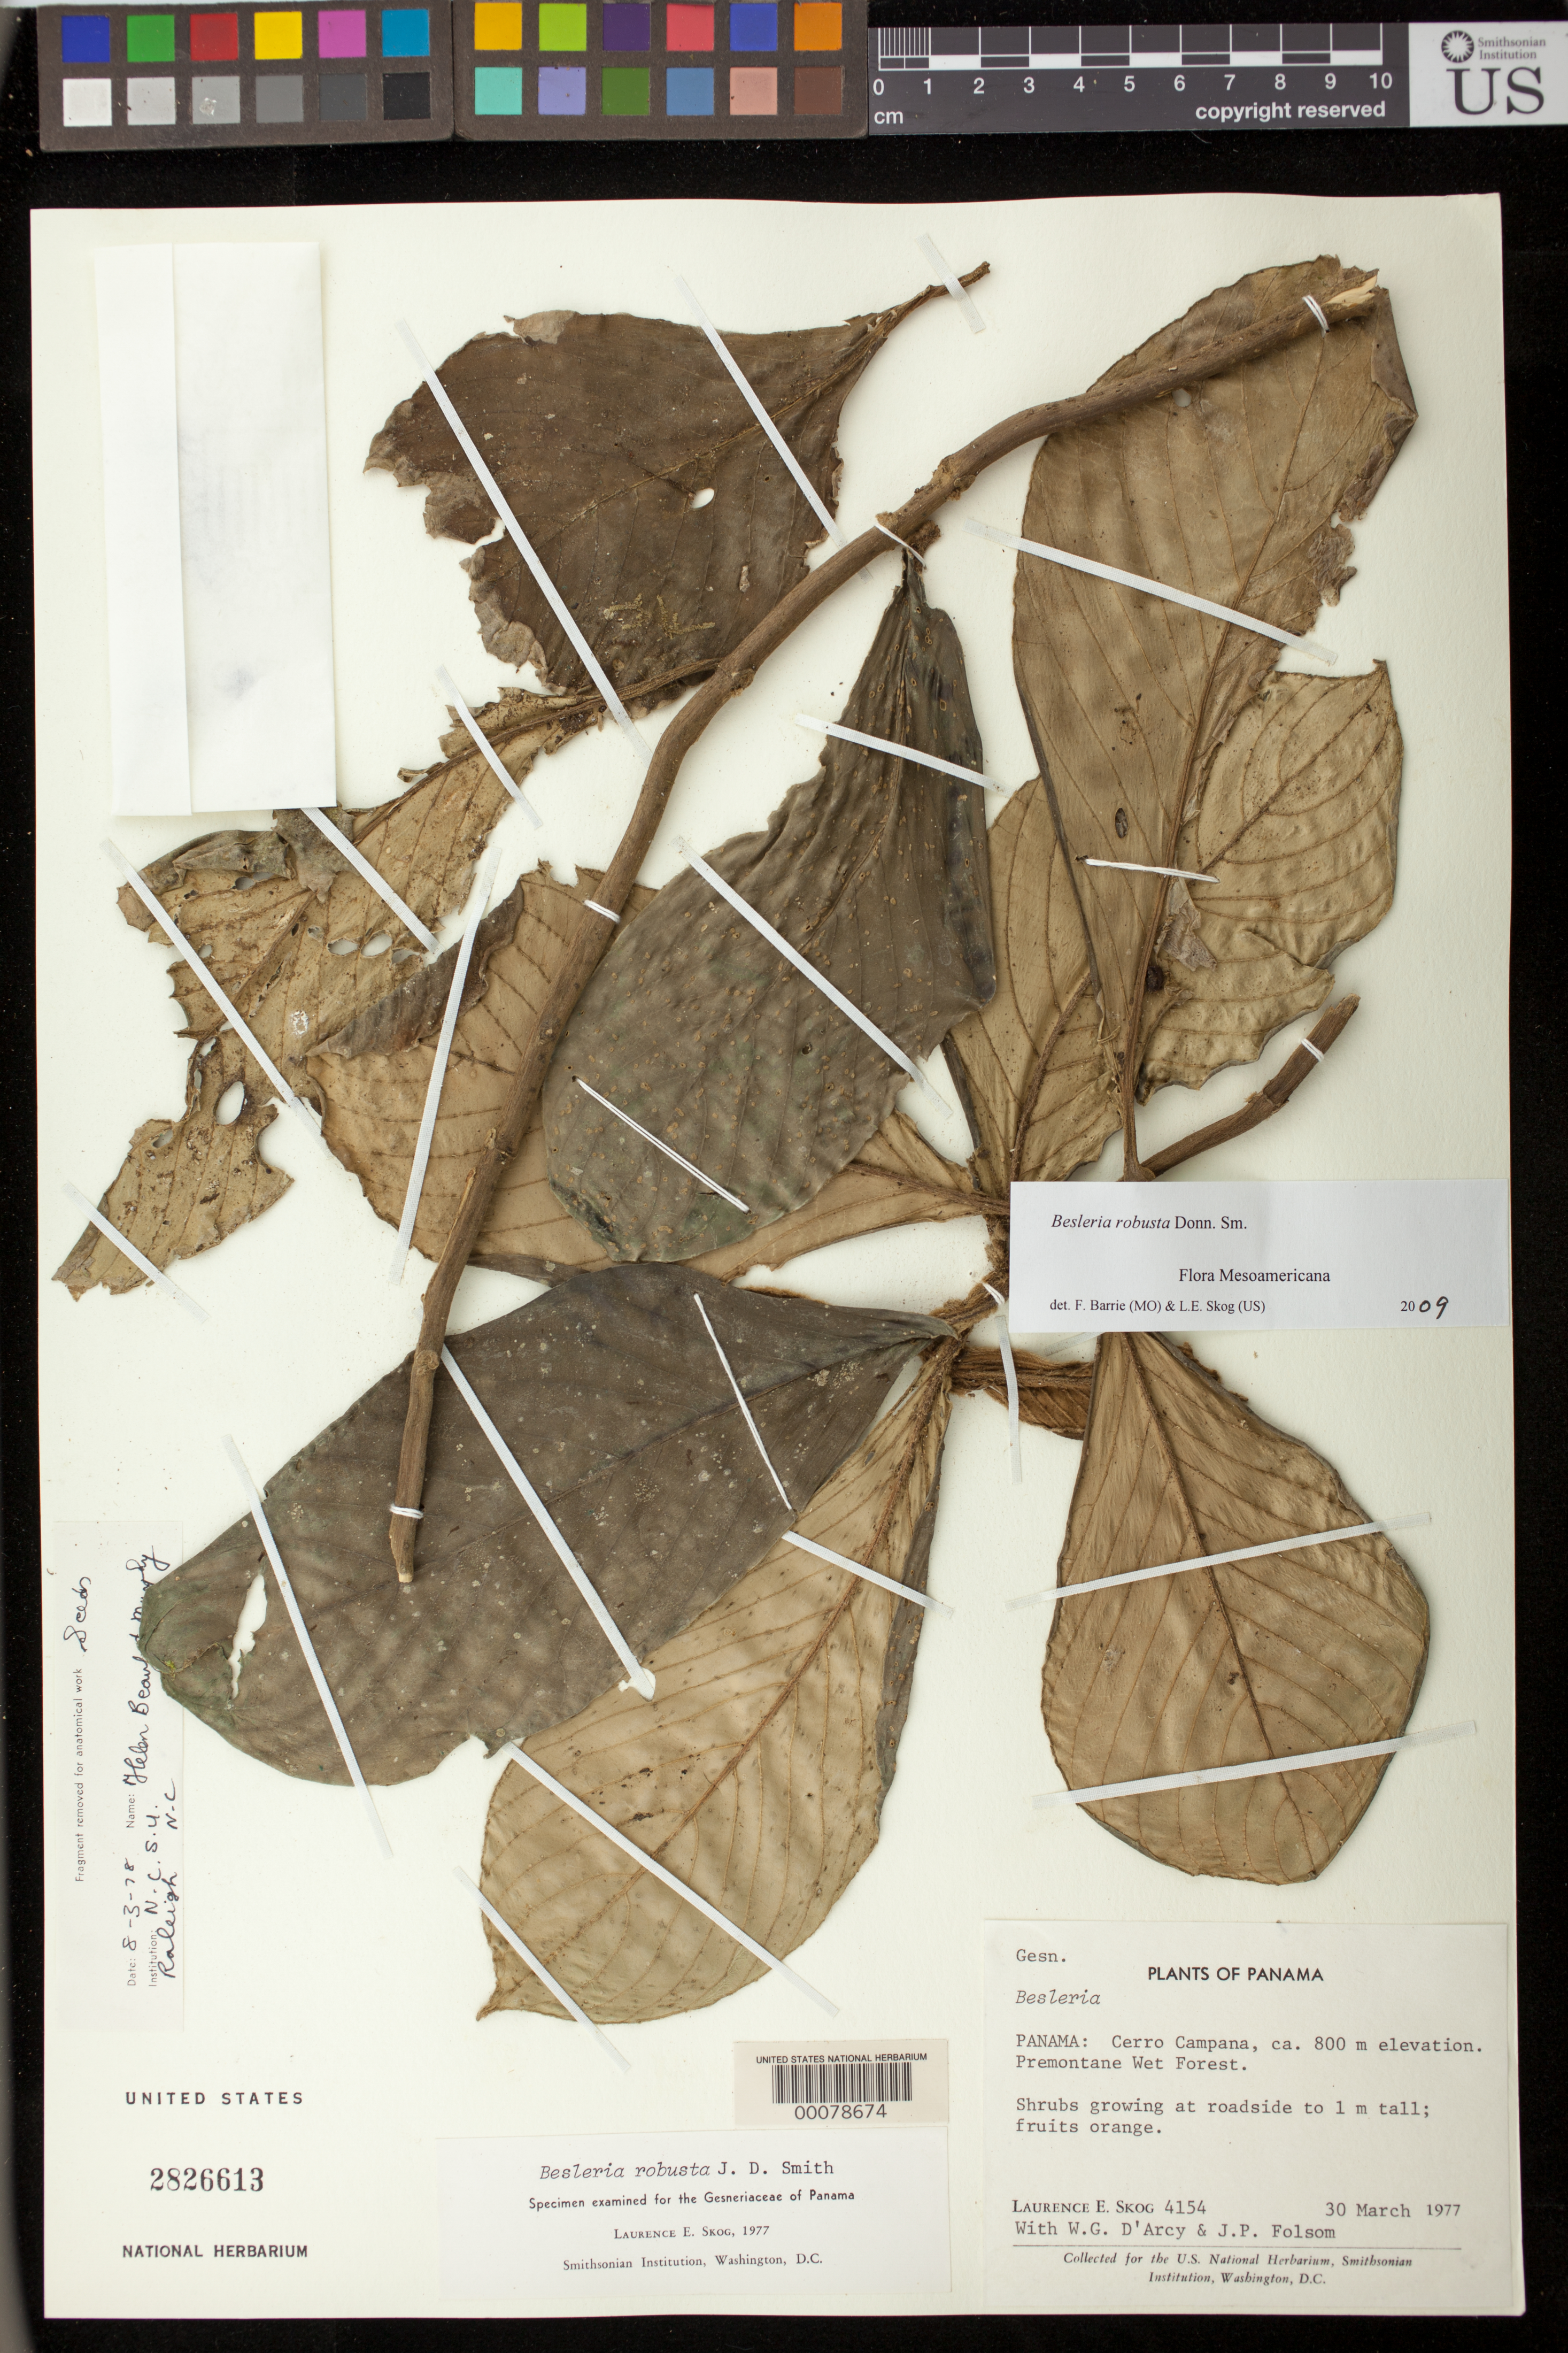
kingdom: Plantae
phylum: Tracheophyta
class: Magnoliopsida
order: Lamiales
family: Gesneriaceae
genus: Besleria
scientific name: Besleria robusta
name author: Donn. Sm.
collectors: L. E. Skog, W. G. D'Arcy & J. P. Folsom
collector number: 4154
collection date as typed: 30 Mar 1977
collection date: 1977-03-30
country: Panama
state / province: Panamá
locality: Cerro Campana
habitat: Premontane wet forest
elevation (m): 800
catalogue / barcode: US 2826613